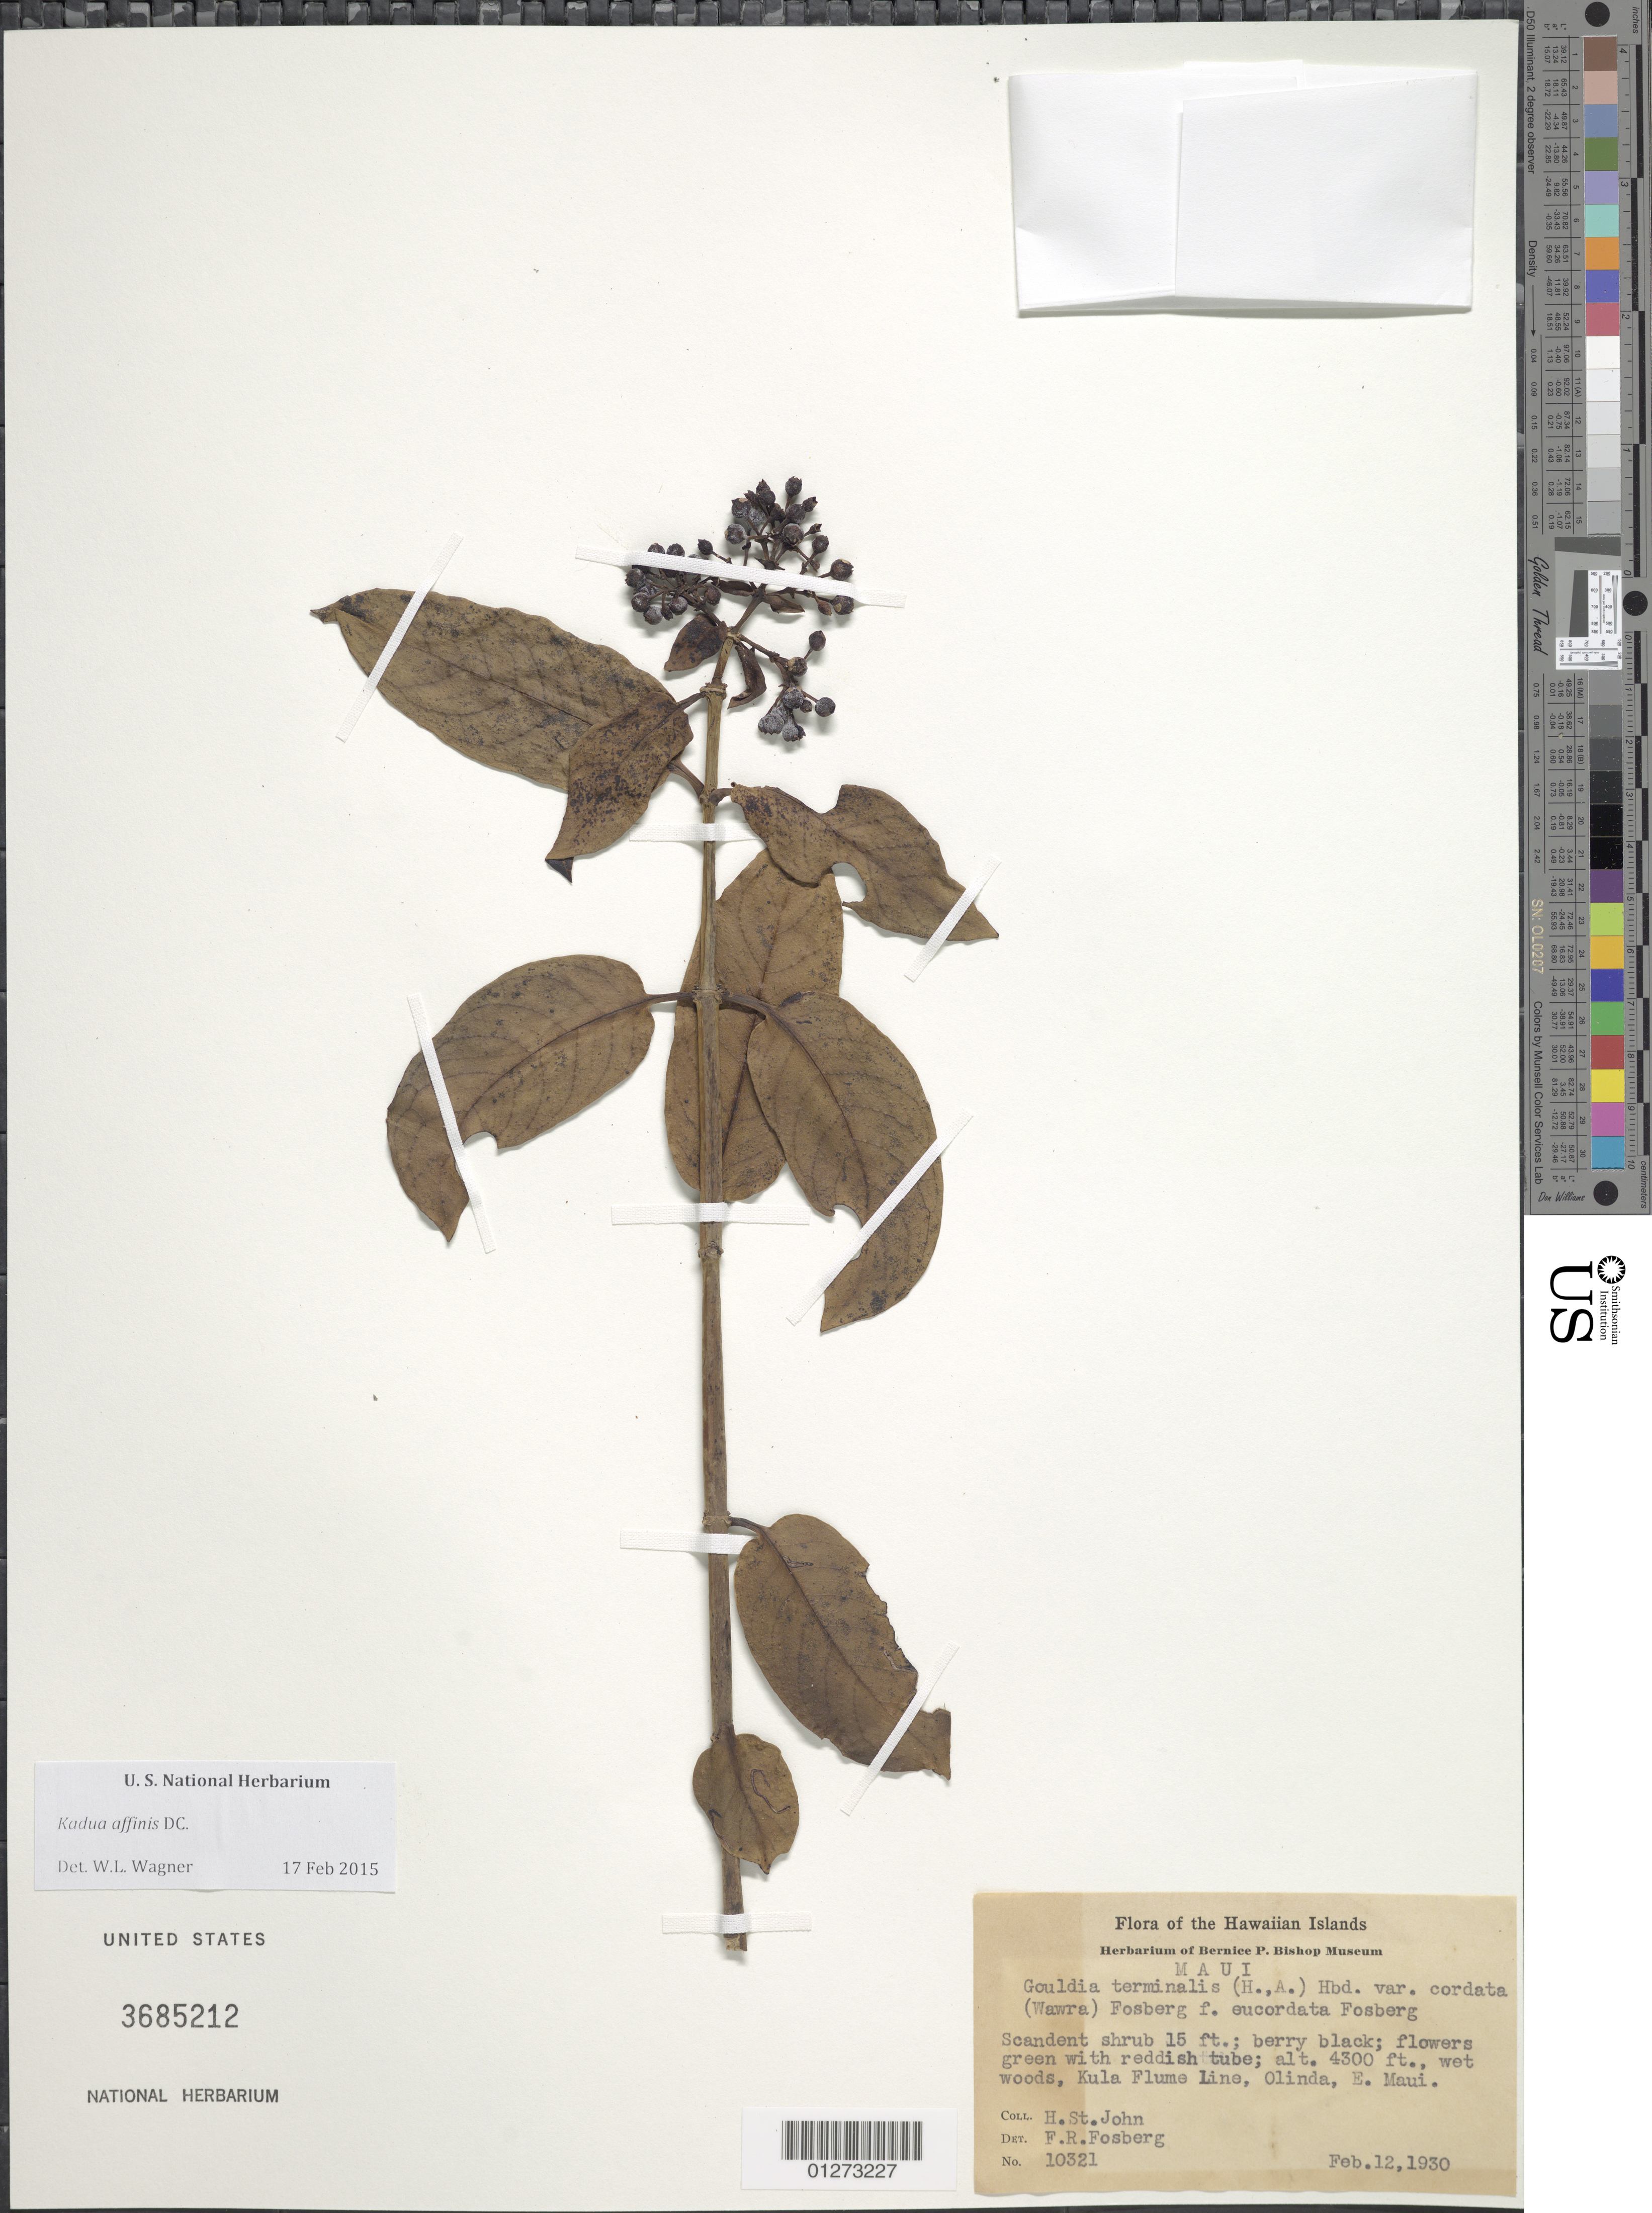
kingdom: Plantae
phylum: Tracheophyta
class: Magnoliopsida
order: Gentianales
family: Rubiaceae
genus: Kadua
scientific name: Kadua affinis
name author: DC.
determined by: Wagner, W. L., (BOT), Smithsonian Institution - National Museum of Natural History (UNITED STATES)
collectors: H. St. John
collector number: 10321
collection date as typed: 12 Feb 1930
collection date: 1930-02-12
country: United States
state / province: Hawaii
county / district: Maui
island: Maui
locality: Kula Flume Line, Olinda, E Maui.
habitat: Wet woods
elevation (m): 1311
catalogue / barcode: US 3685212